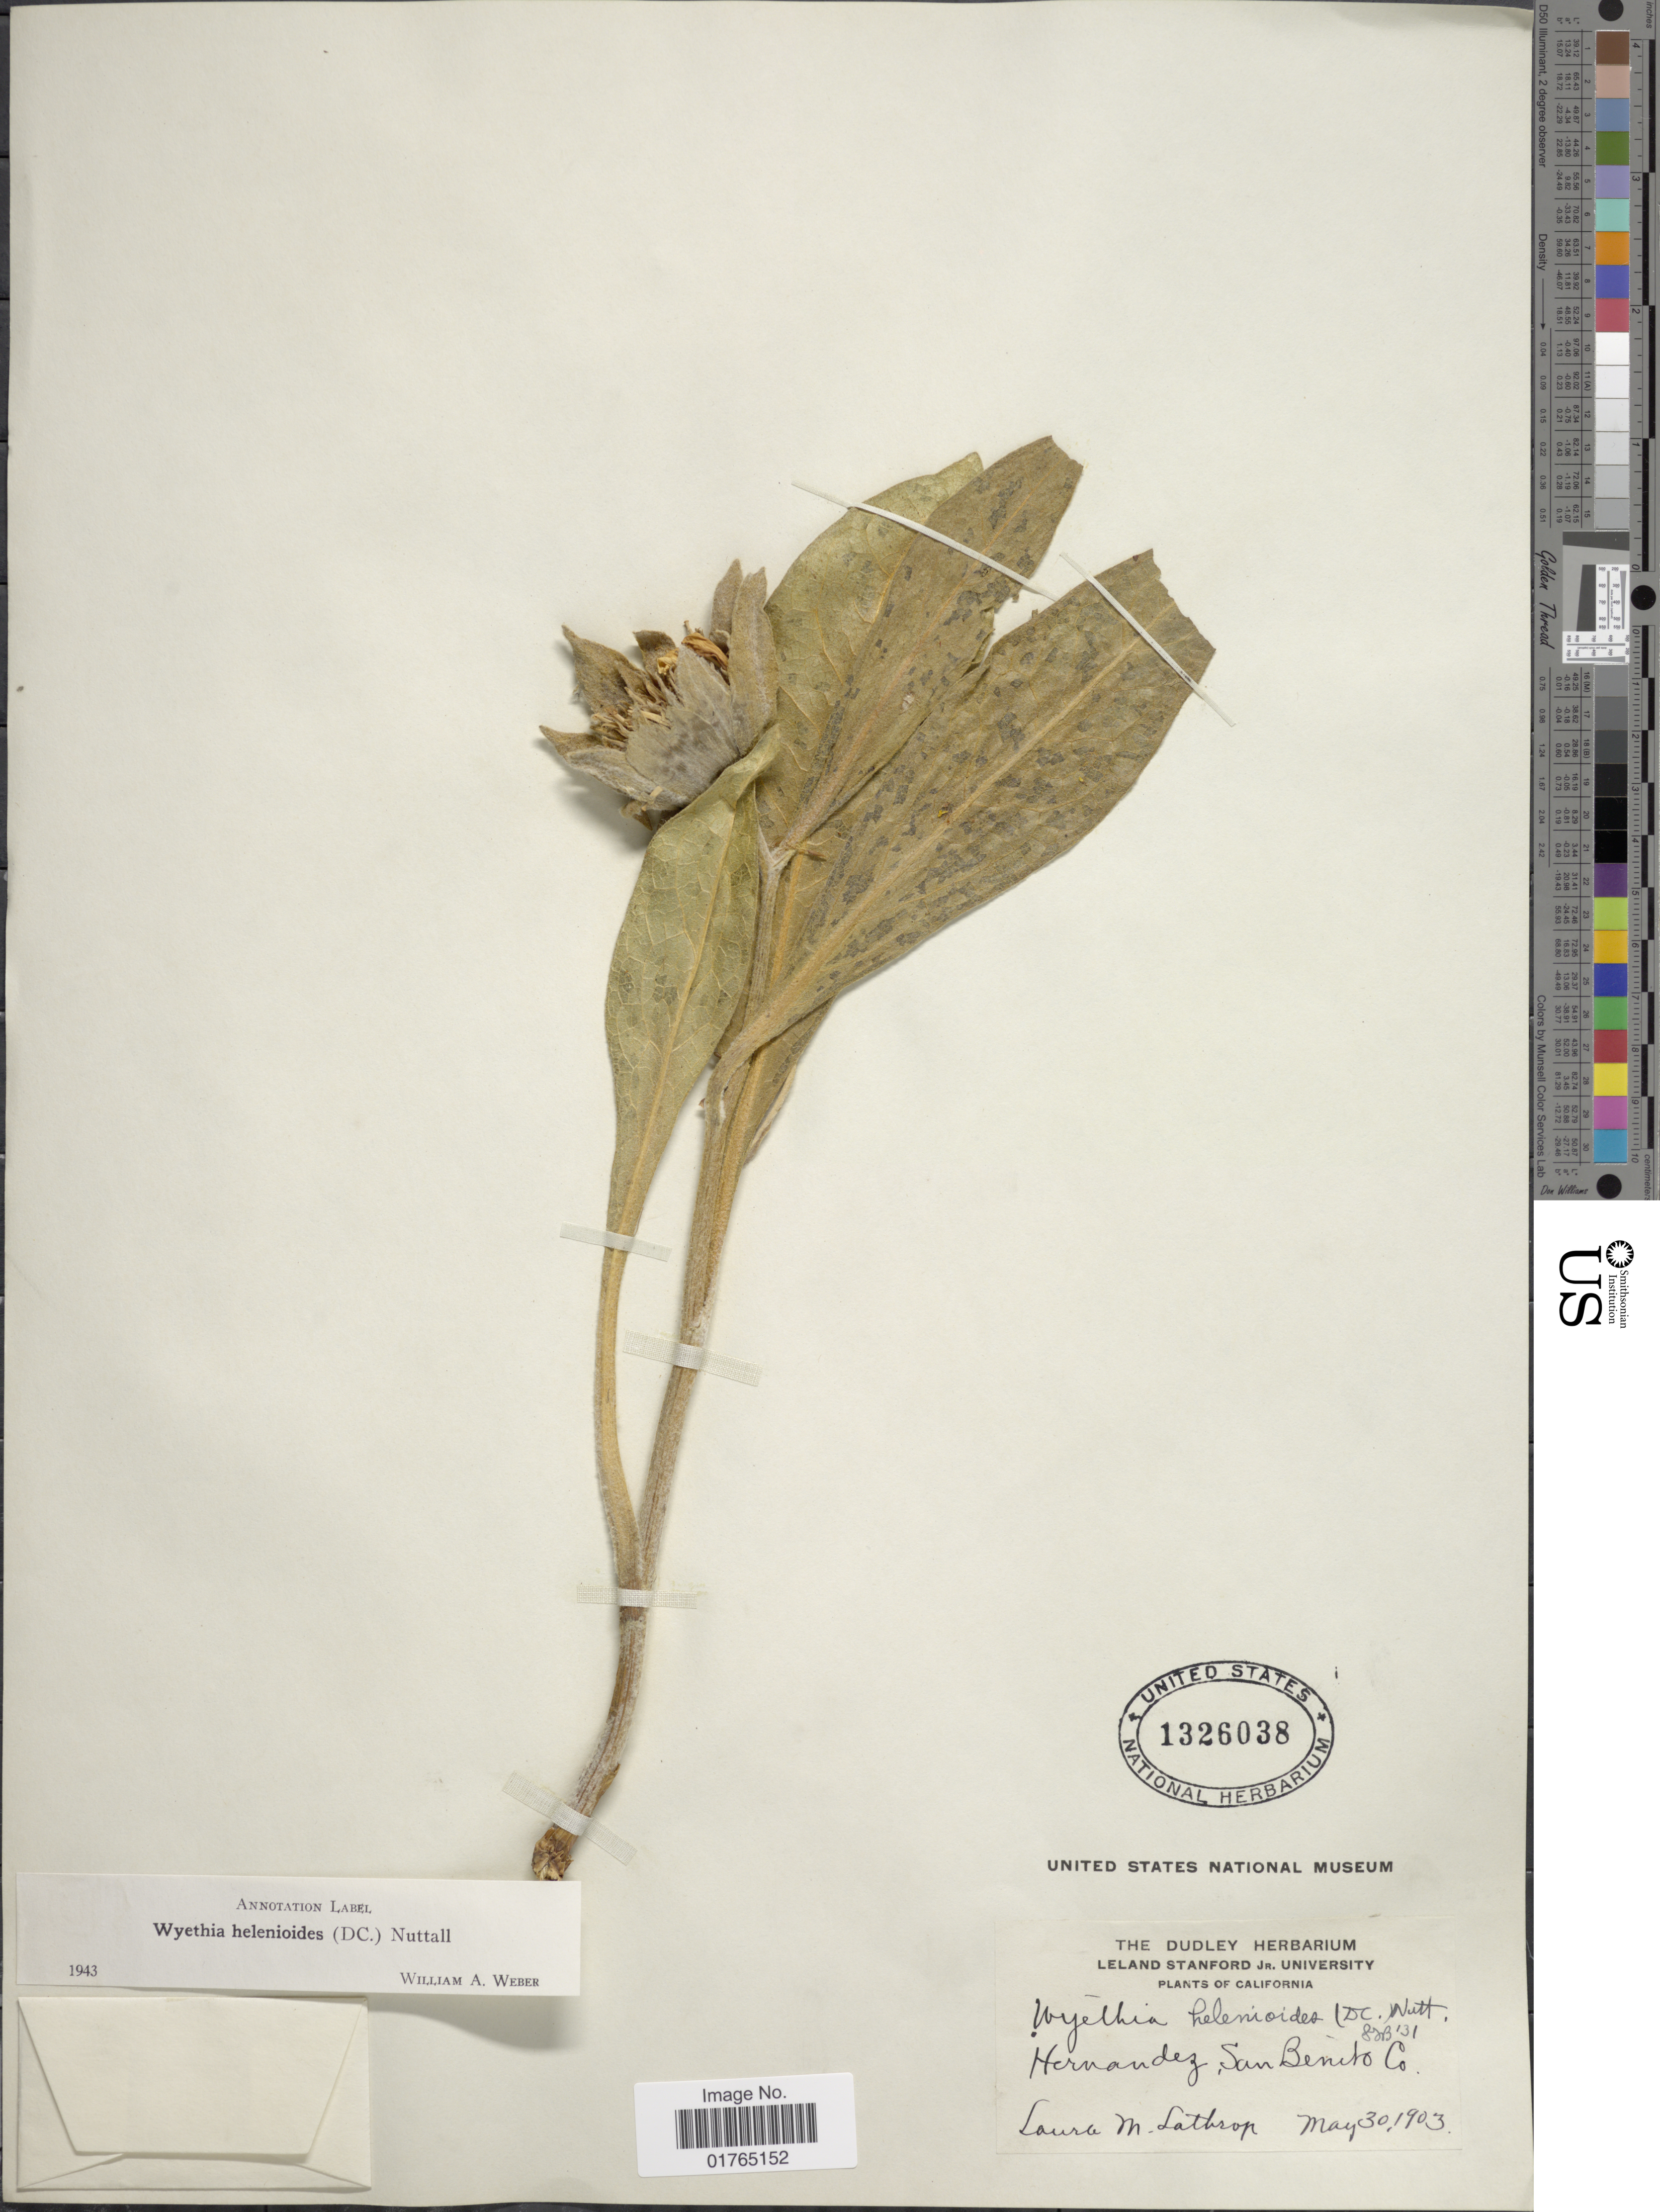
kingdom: Plantae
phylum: Tracheophyta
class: Magnoliopsida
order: Asterales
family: Asteraceae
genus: Wyethia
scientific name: Wyethia helenioides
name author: (DC.) Nutt.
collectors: L. M. Lathrop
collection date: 1903-05-30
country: United States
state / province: California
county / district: San Benito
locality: Hernandez, San Benito Co,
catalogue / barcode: US 1326038